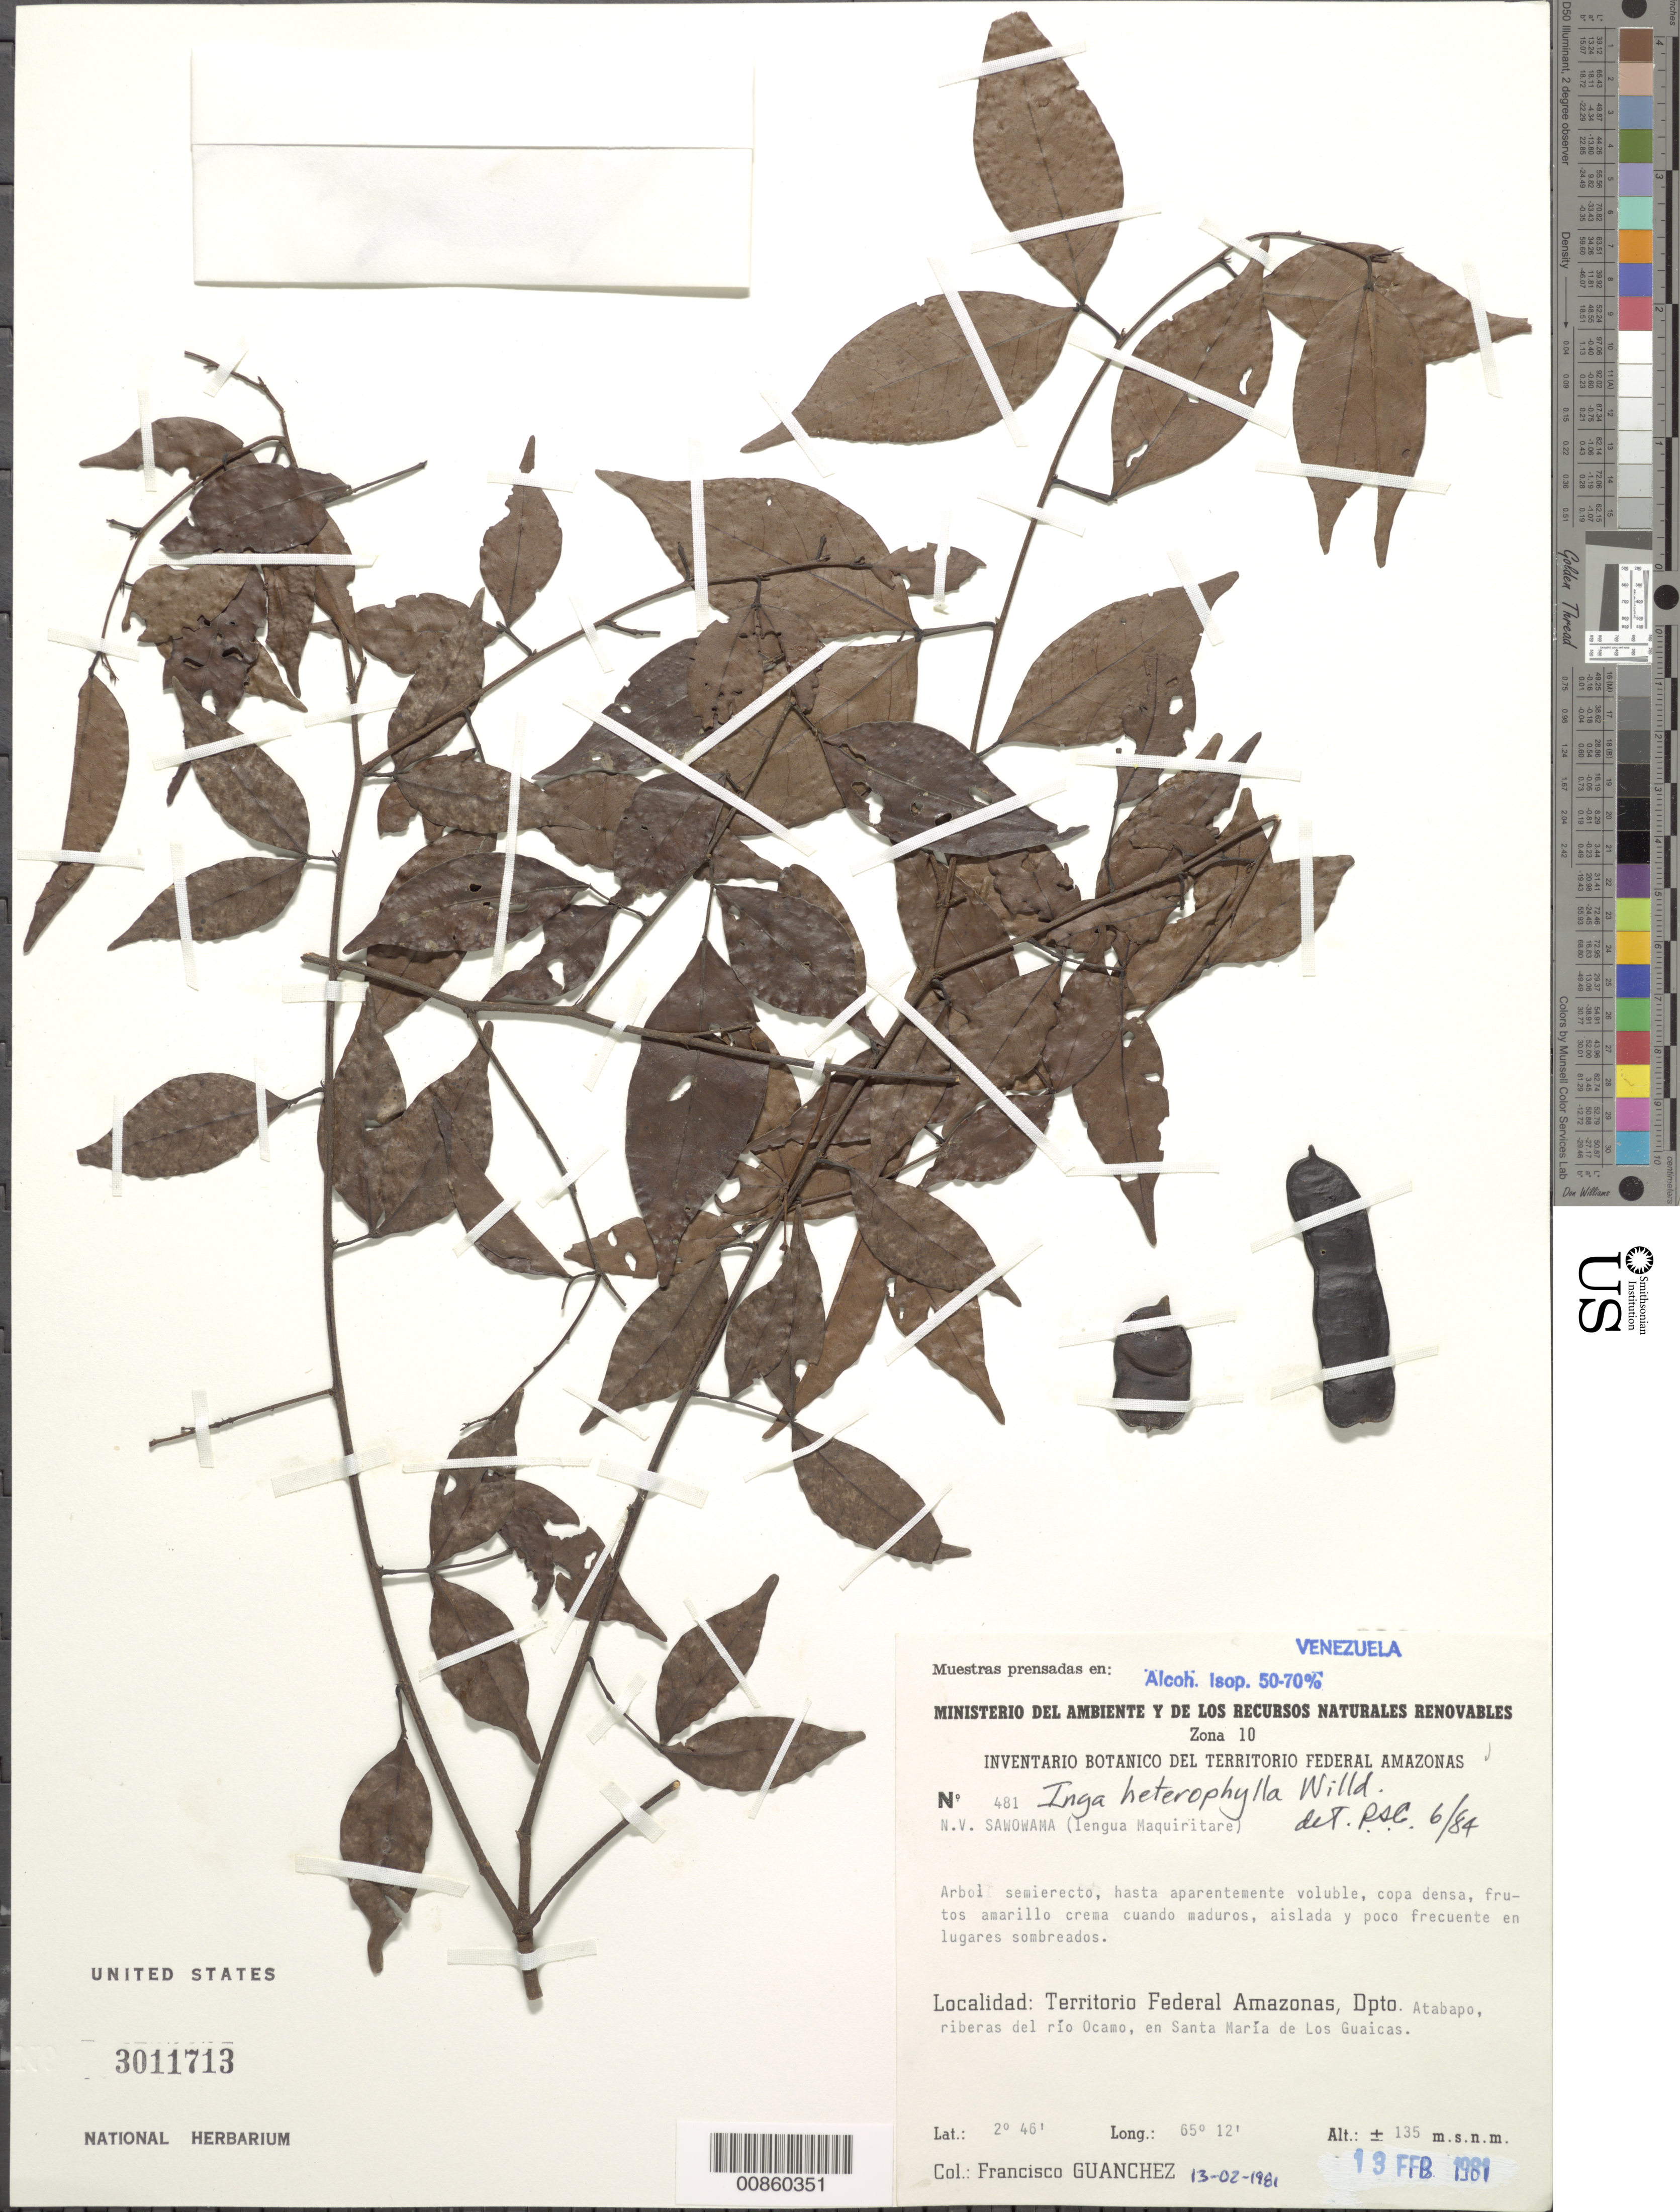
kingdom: Plantae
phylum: Tracheophyta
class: Magnoliopsida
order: Fabales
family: Fabaceae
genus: Inga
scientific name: Inga heterophylla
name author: Willd.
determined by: Cowan, R. S.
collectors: F. Guánchez M.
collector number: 481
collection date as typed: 13-Feb-81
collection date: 1981-02-13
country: Venezuela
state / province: Amazonas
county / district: Atabapo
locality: Río Ocamo, en Santa María de Los Guaicas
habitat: Lugares sombreados.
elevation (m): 135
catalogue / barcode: US 3011713